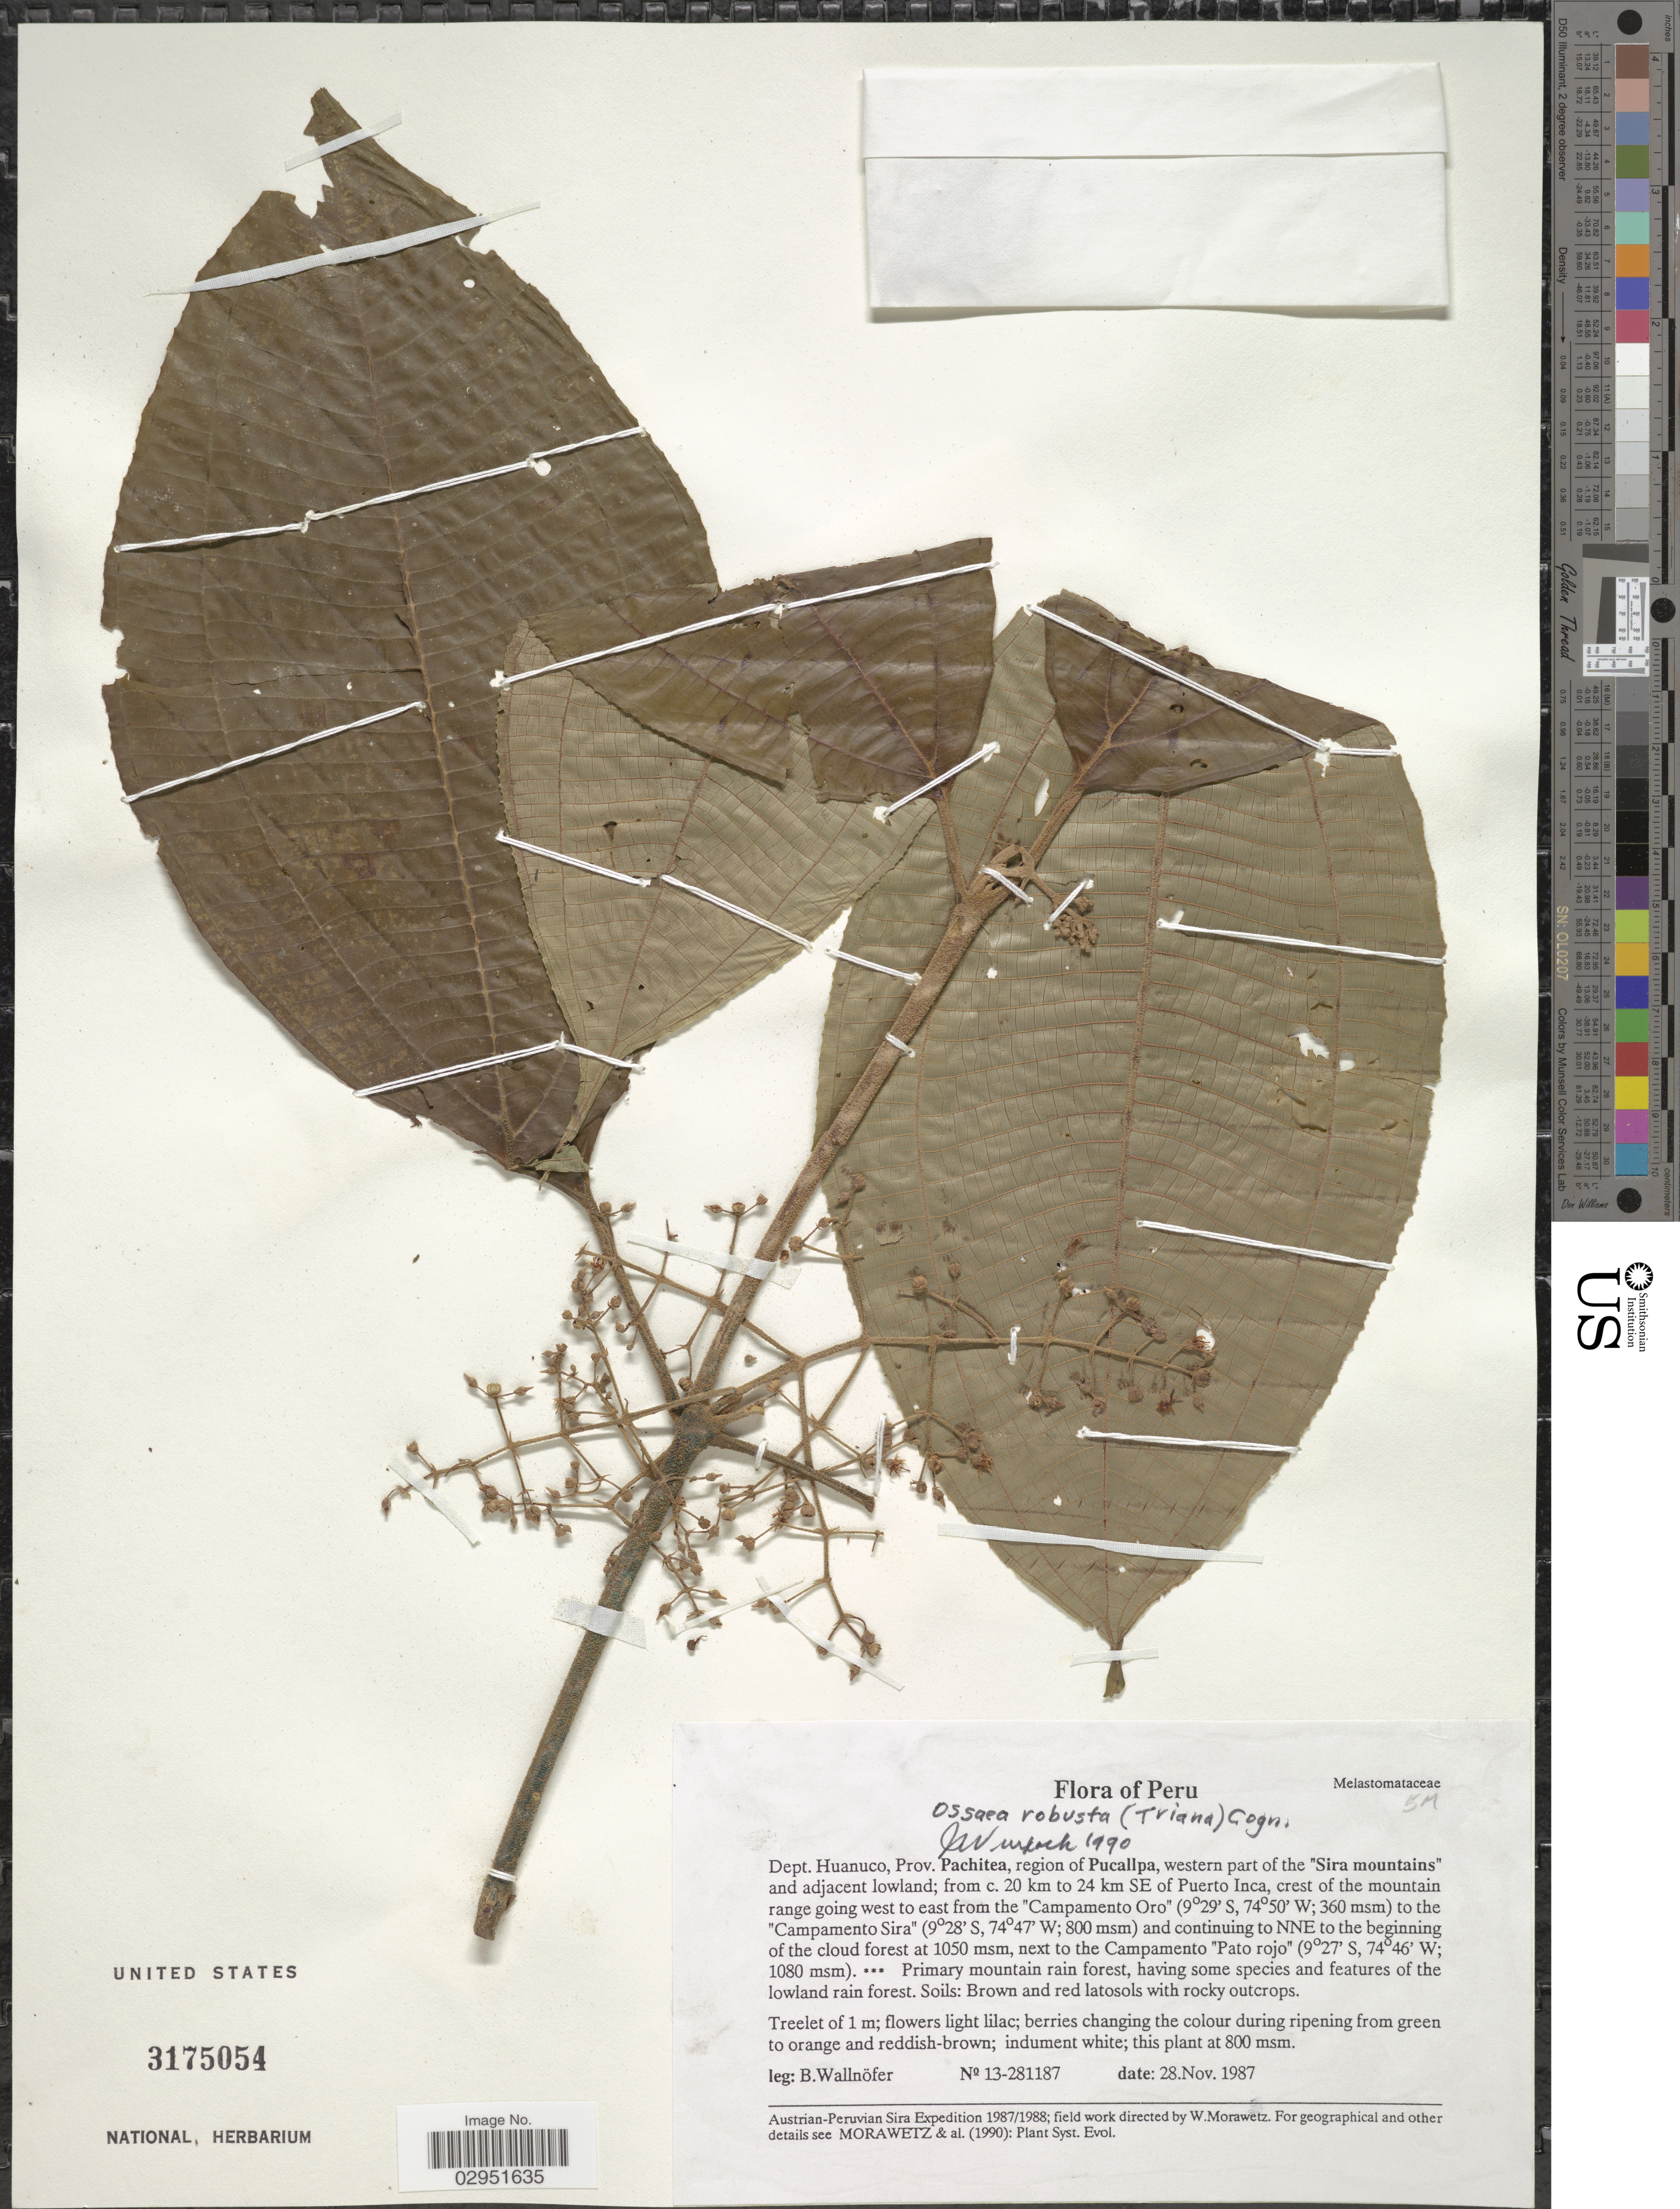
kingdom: Plantae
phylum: Tracheophyta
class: Magnoliopsida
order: Myrtales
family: Melastomataceae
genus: Ossaea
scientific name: Ossaea robusta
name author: Cogn. in DC.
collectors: B. Wallnöfer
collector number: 13-281187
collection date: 1987-11-28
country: Peru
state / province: Huánuco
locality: Dept. Huanuco, Prov. Pachitea, region of Pucallpa, western part of the "Sira mountains" and adjacent lowland; from c. 20 km to 24 km SE of Puerto Inca, crest of the mountain range going west to east from the "Campamento Oro" to the "Campamento Sira" and continuing to NNE to the beginning of the cloud forest, next to the Campamento "Pato rojo".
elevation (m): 800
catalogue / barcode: US 3175054